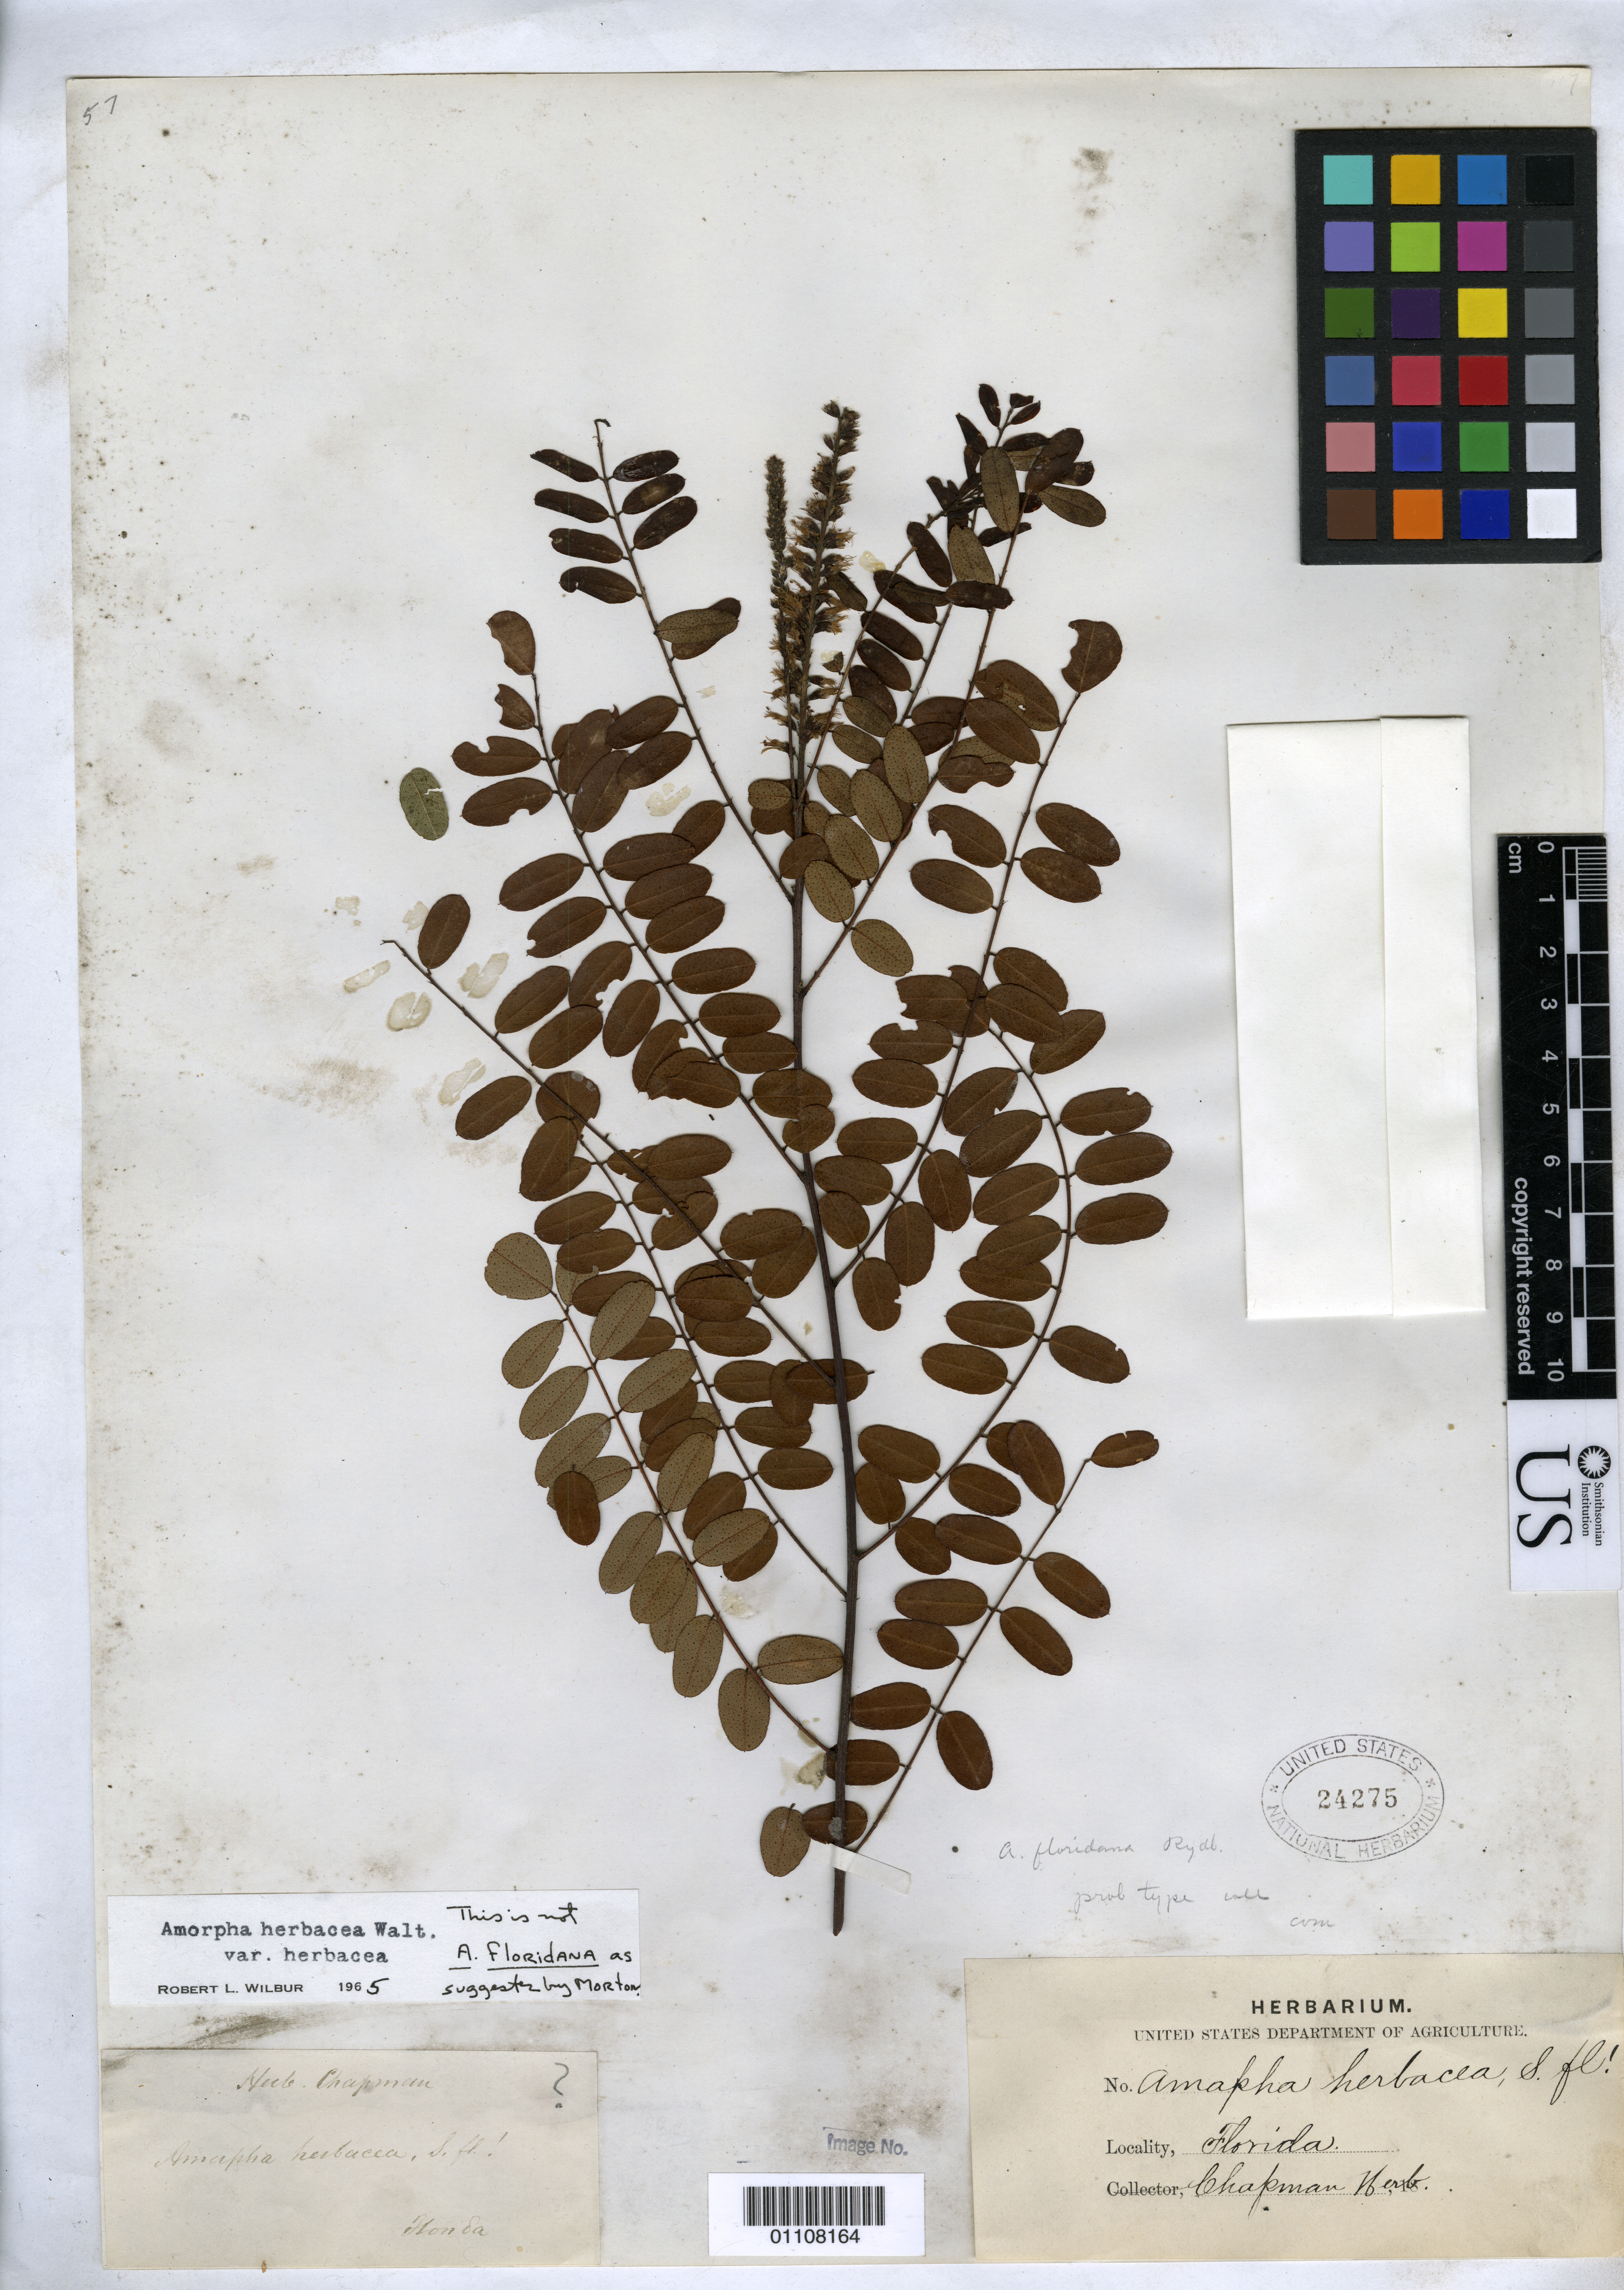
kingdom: Plantae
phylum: Tracheophyta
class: Magnoliopsida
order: Fabales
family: Fabaceae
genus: Amorpha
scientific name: Amorpha floridana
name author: Rydb.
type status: Possible Type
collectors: ex herb. Chapman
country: United States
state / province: Florida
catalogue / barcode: US 24275